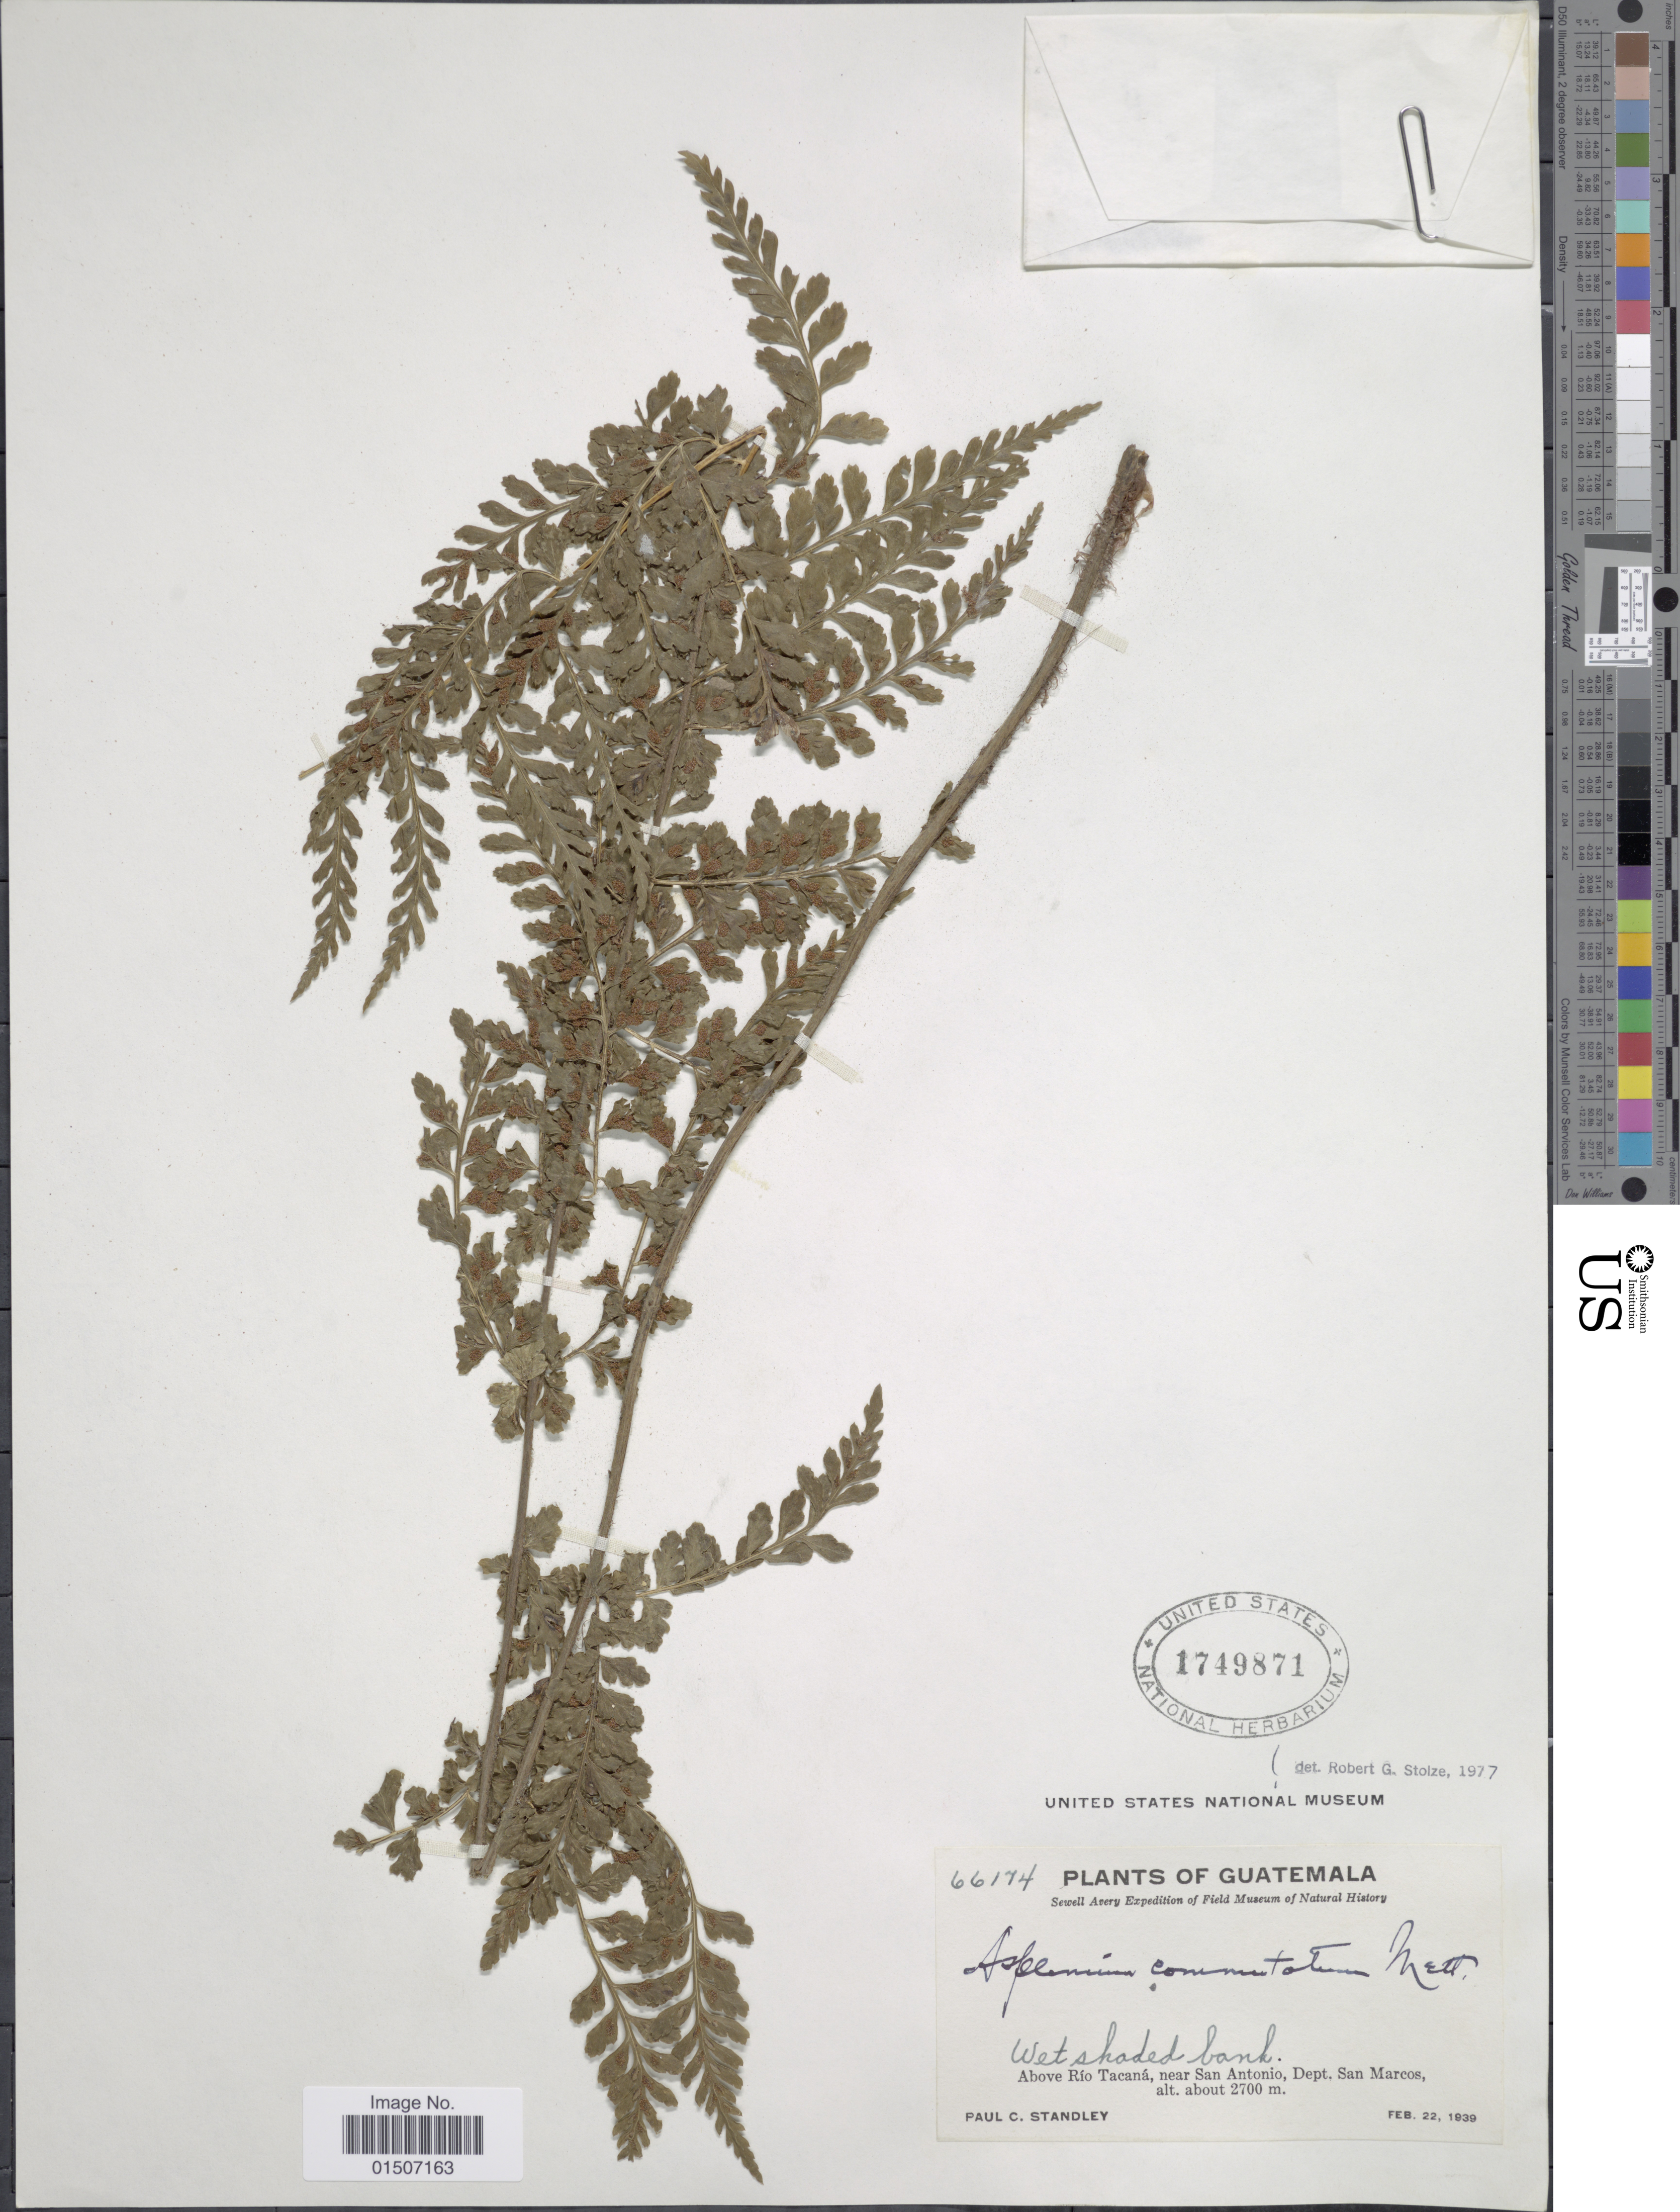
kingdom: Plantae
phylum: Tracheophyta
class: Polypodiopsida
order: Polypodiales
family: Aspleniaceae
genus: Asplenium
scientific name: Asplenium myapteron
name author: Fée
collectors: P. C. Standley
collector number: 66174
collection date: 1939-02-22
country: Guatemala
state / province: San Marcos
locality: Above Río Tacaná, near San Antonio, Dept San Marcos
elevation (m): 2700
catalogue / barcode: US 1749871